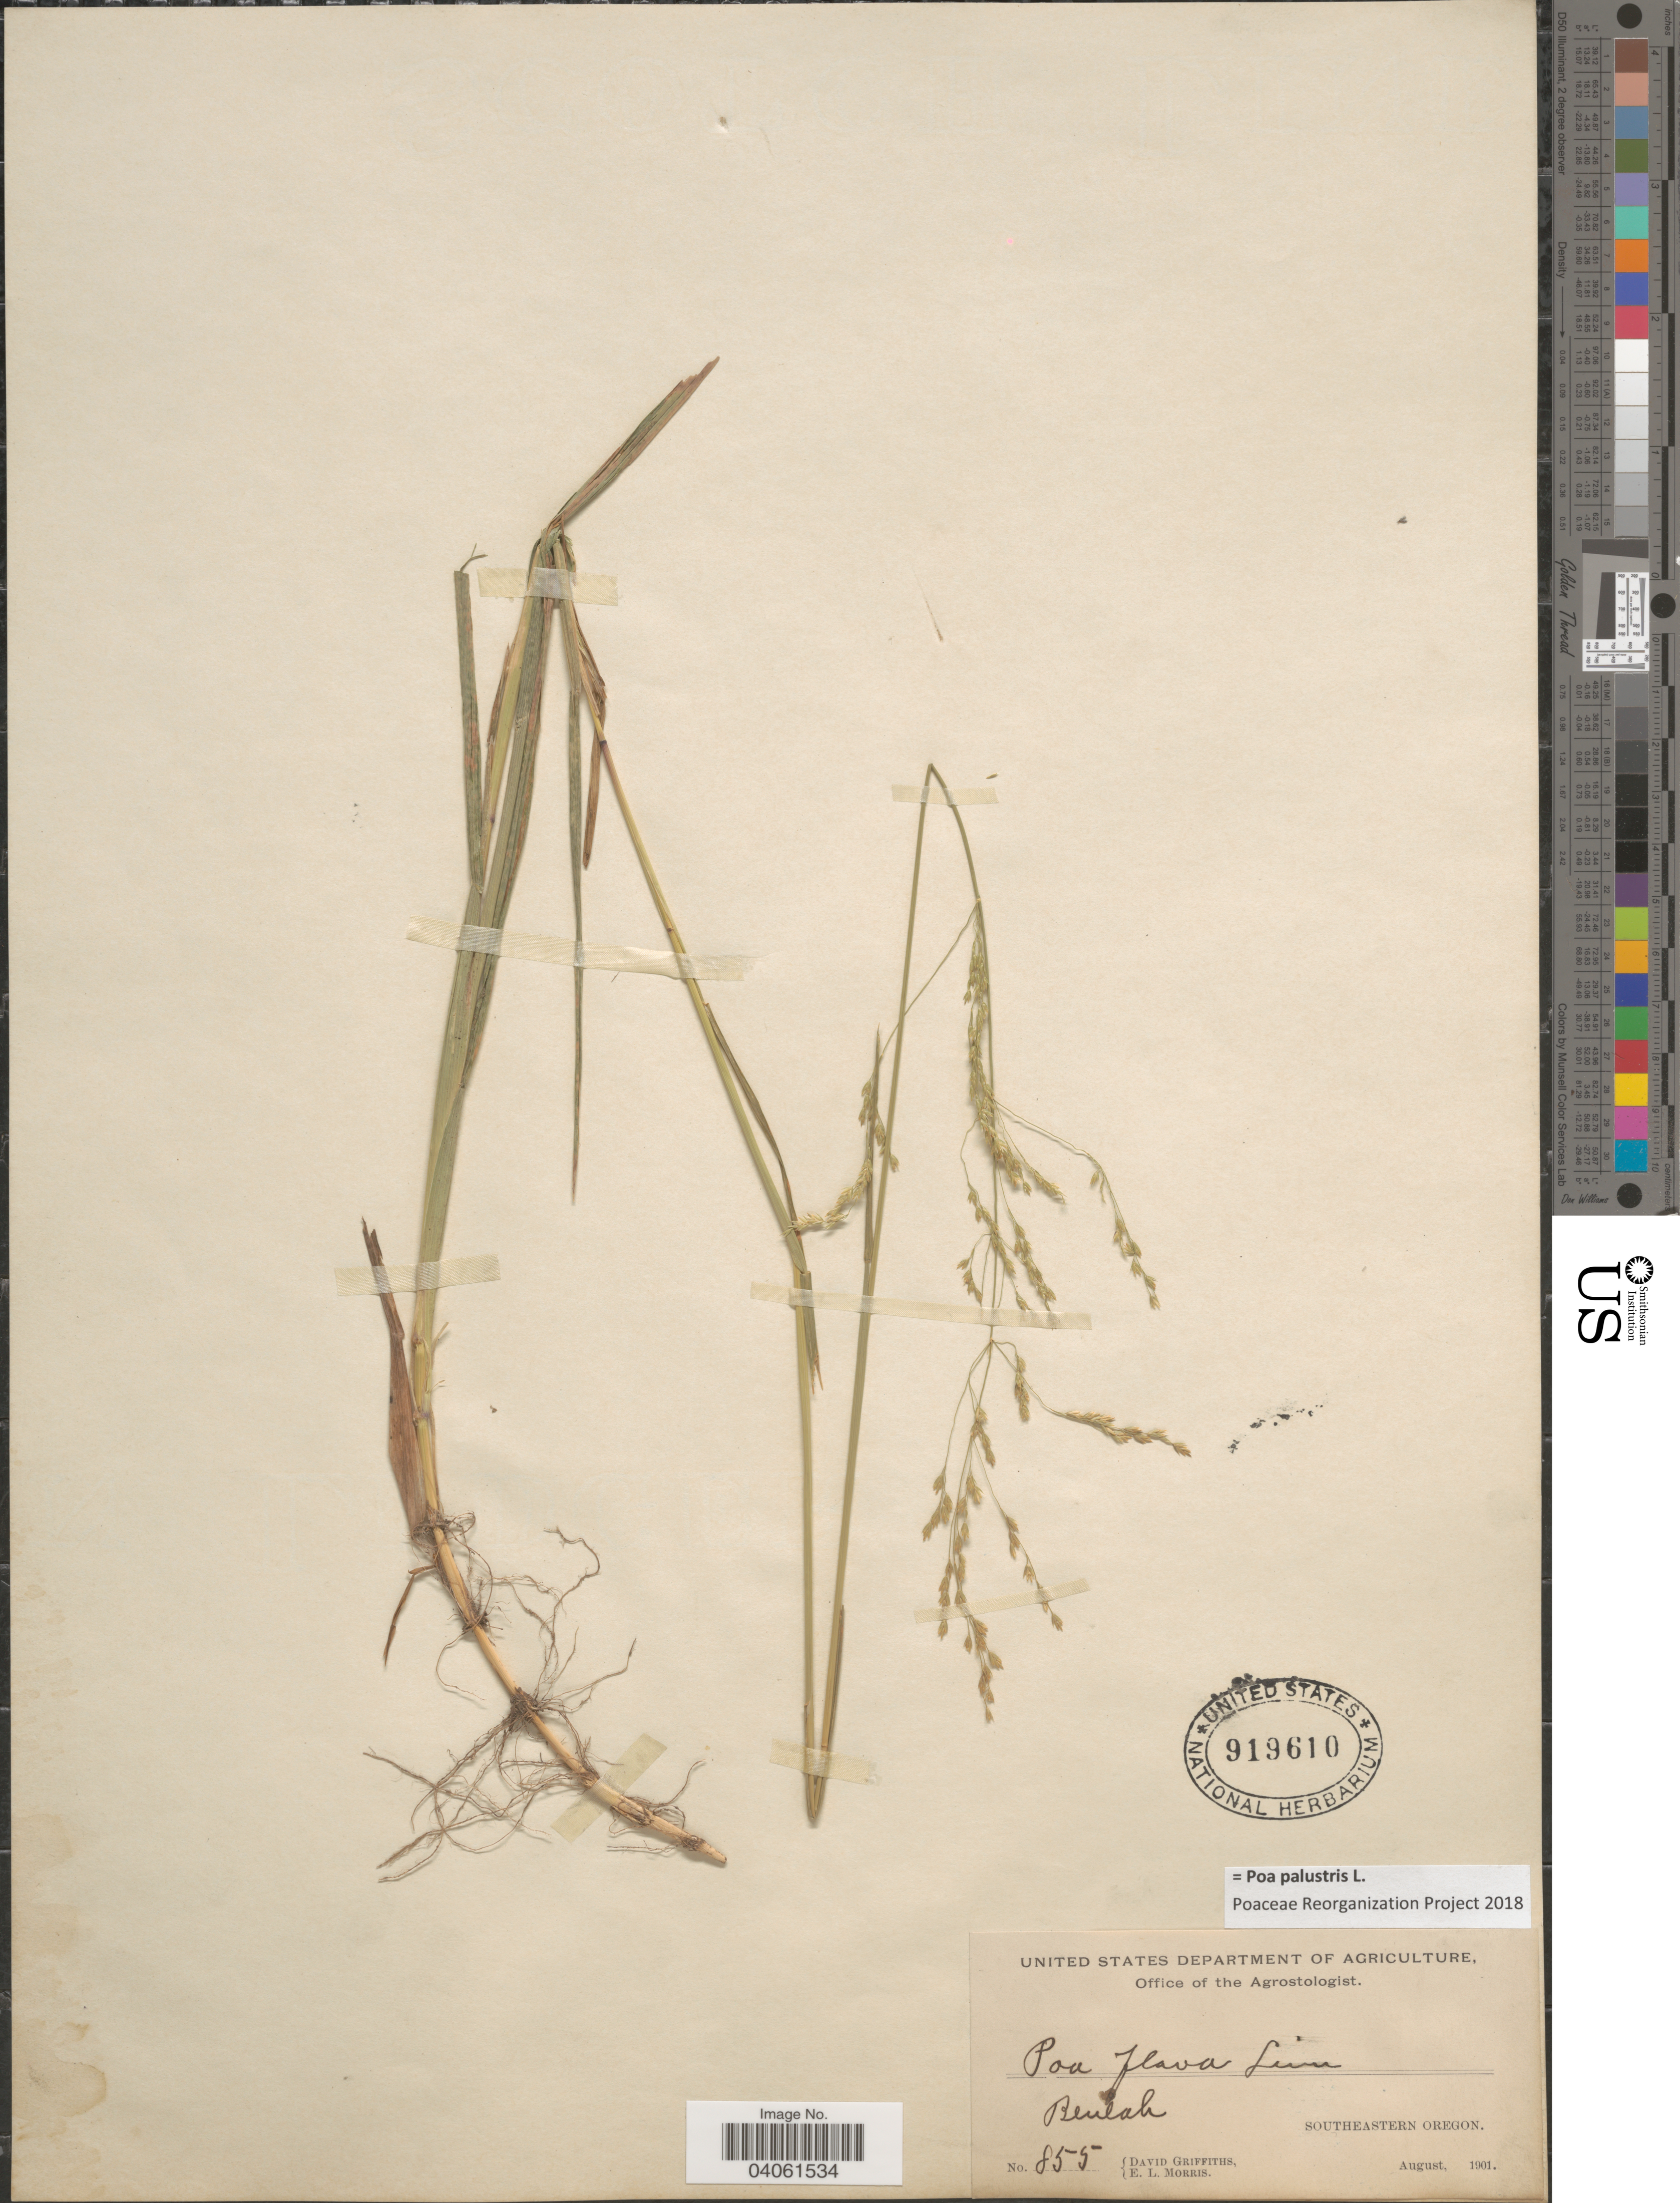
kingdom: Plantae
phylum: Tracheophyta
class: Liliopsida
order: Poales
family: Poaceae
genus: Poa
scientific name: Poa palustris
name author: L.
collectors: D. Griffiths & E. Morris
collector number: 855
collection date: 1901-08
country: United States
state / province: Oregon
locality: Beulah, Southeastern Oregon.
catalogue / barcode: US 919610